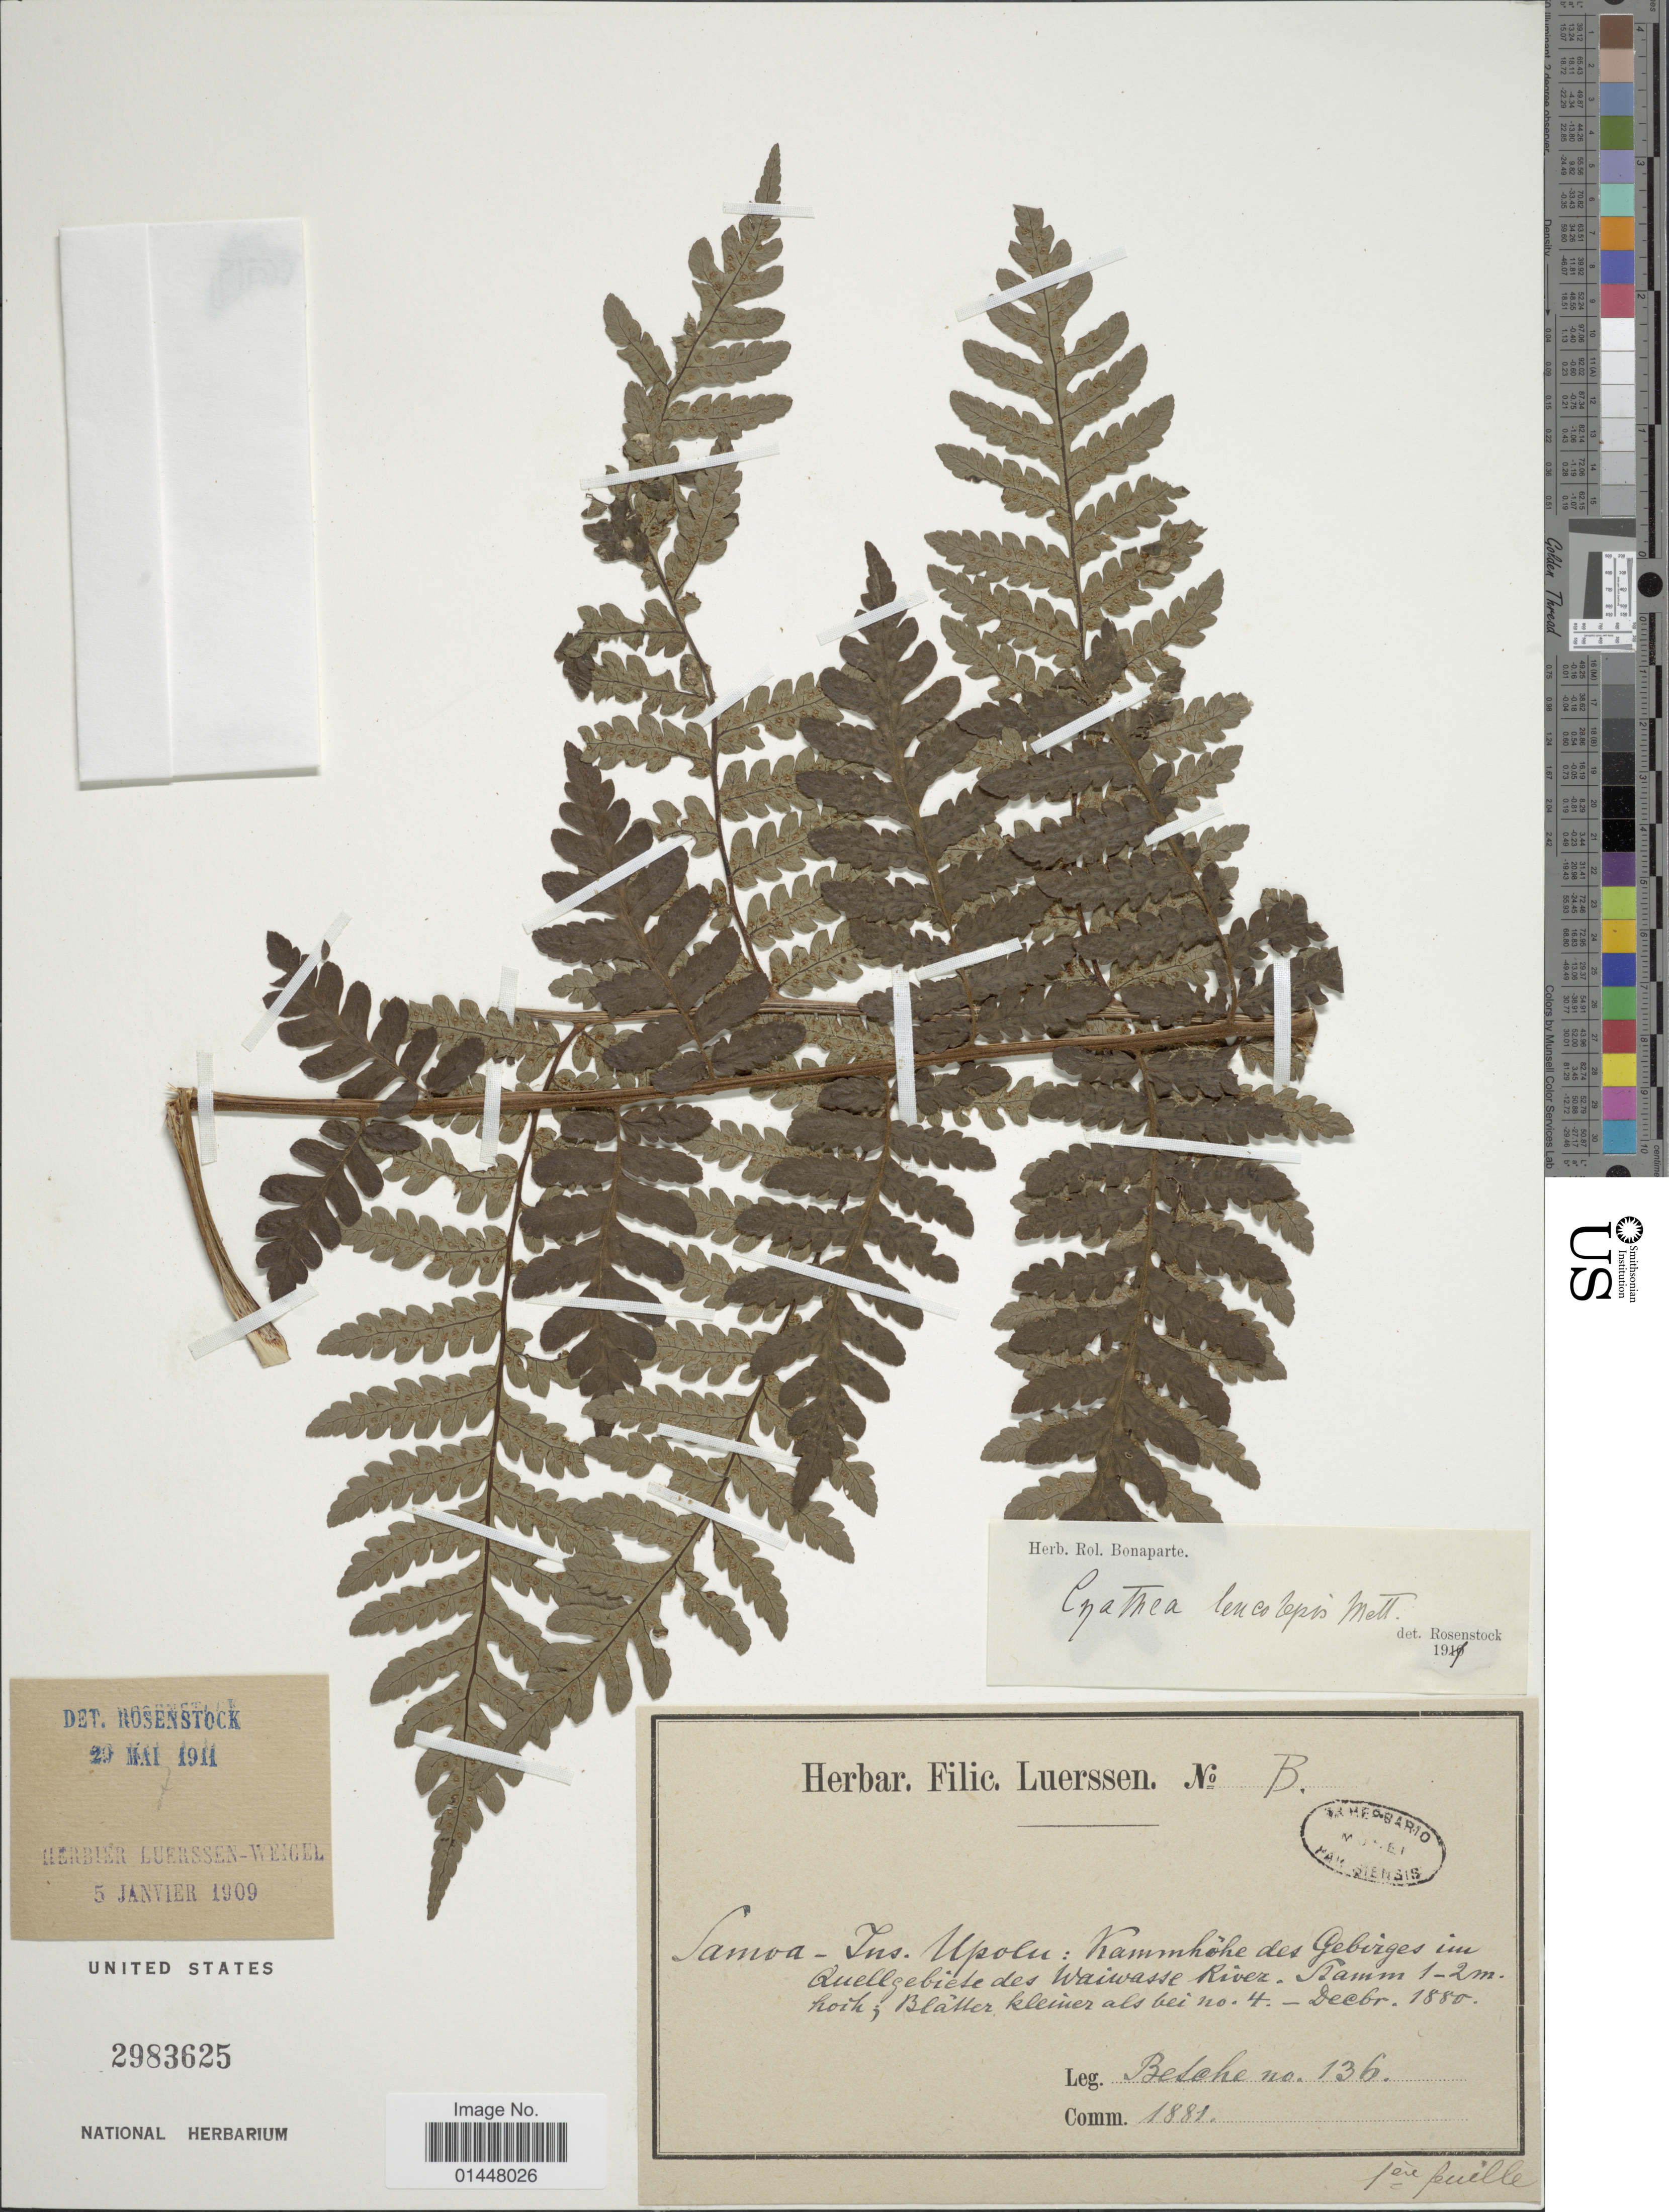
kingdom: Plantae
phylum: Tracheophyta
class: Polypodiopsida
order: Cyatheales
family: Cyatheaceae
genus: Sphaeropteris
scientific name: Sphaeropteris leucolepis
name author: (Mett.) R.M. Tryon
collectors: Besche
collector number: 136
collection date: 1880-12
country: Samoa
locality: Samoa,- Ins. Upolu Vaummhlohe des gebriges in Auellegebiedete des Waiwasse River, Hamm 1-2 m hork, Blatter kleiner als bei no.4 [interpreted]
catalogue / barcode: US 2983625